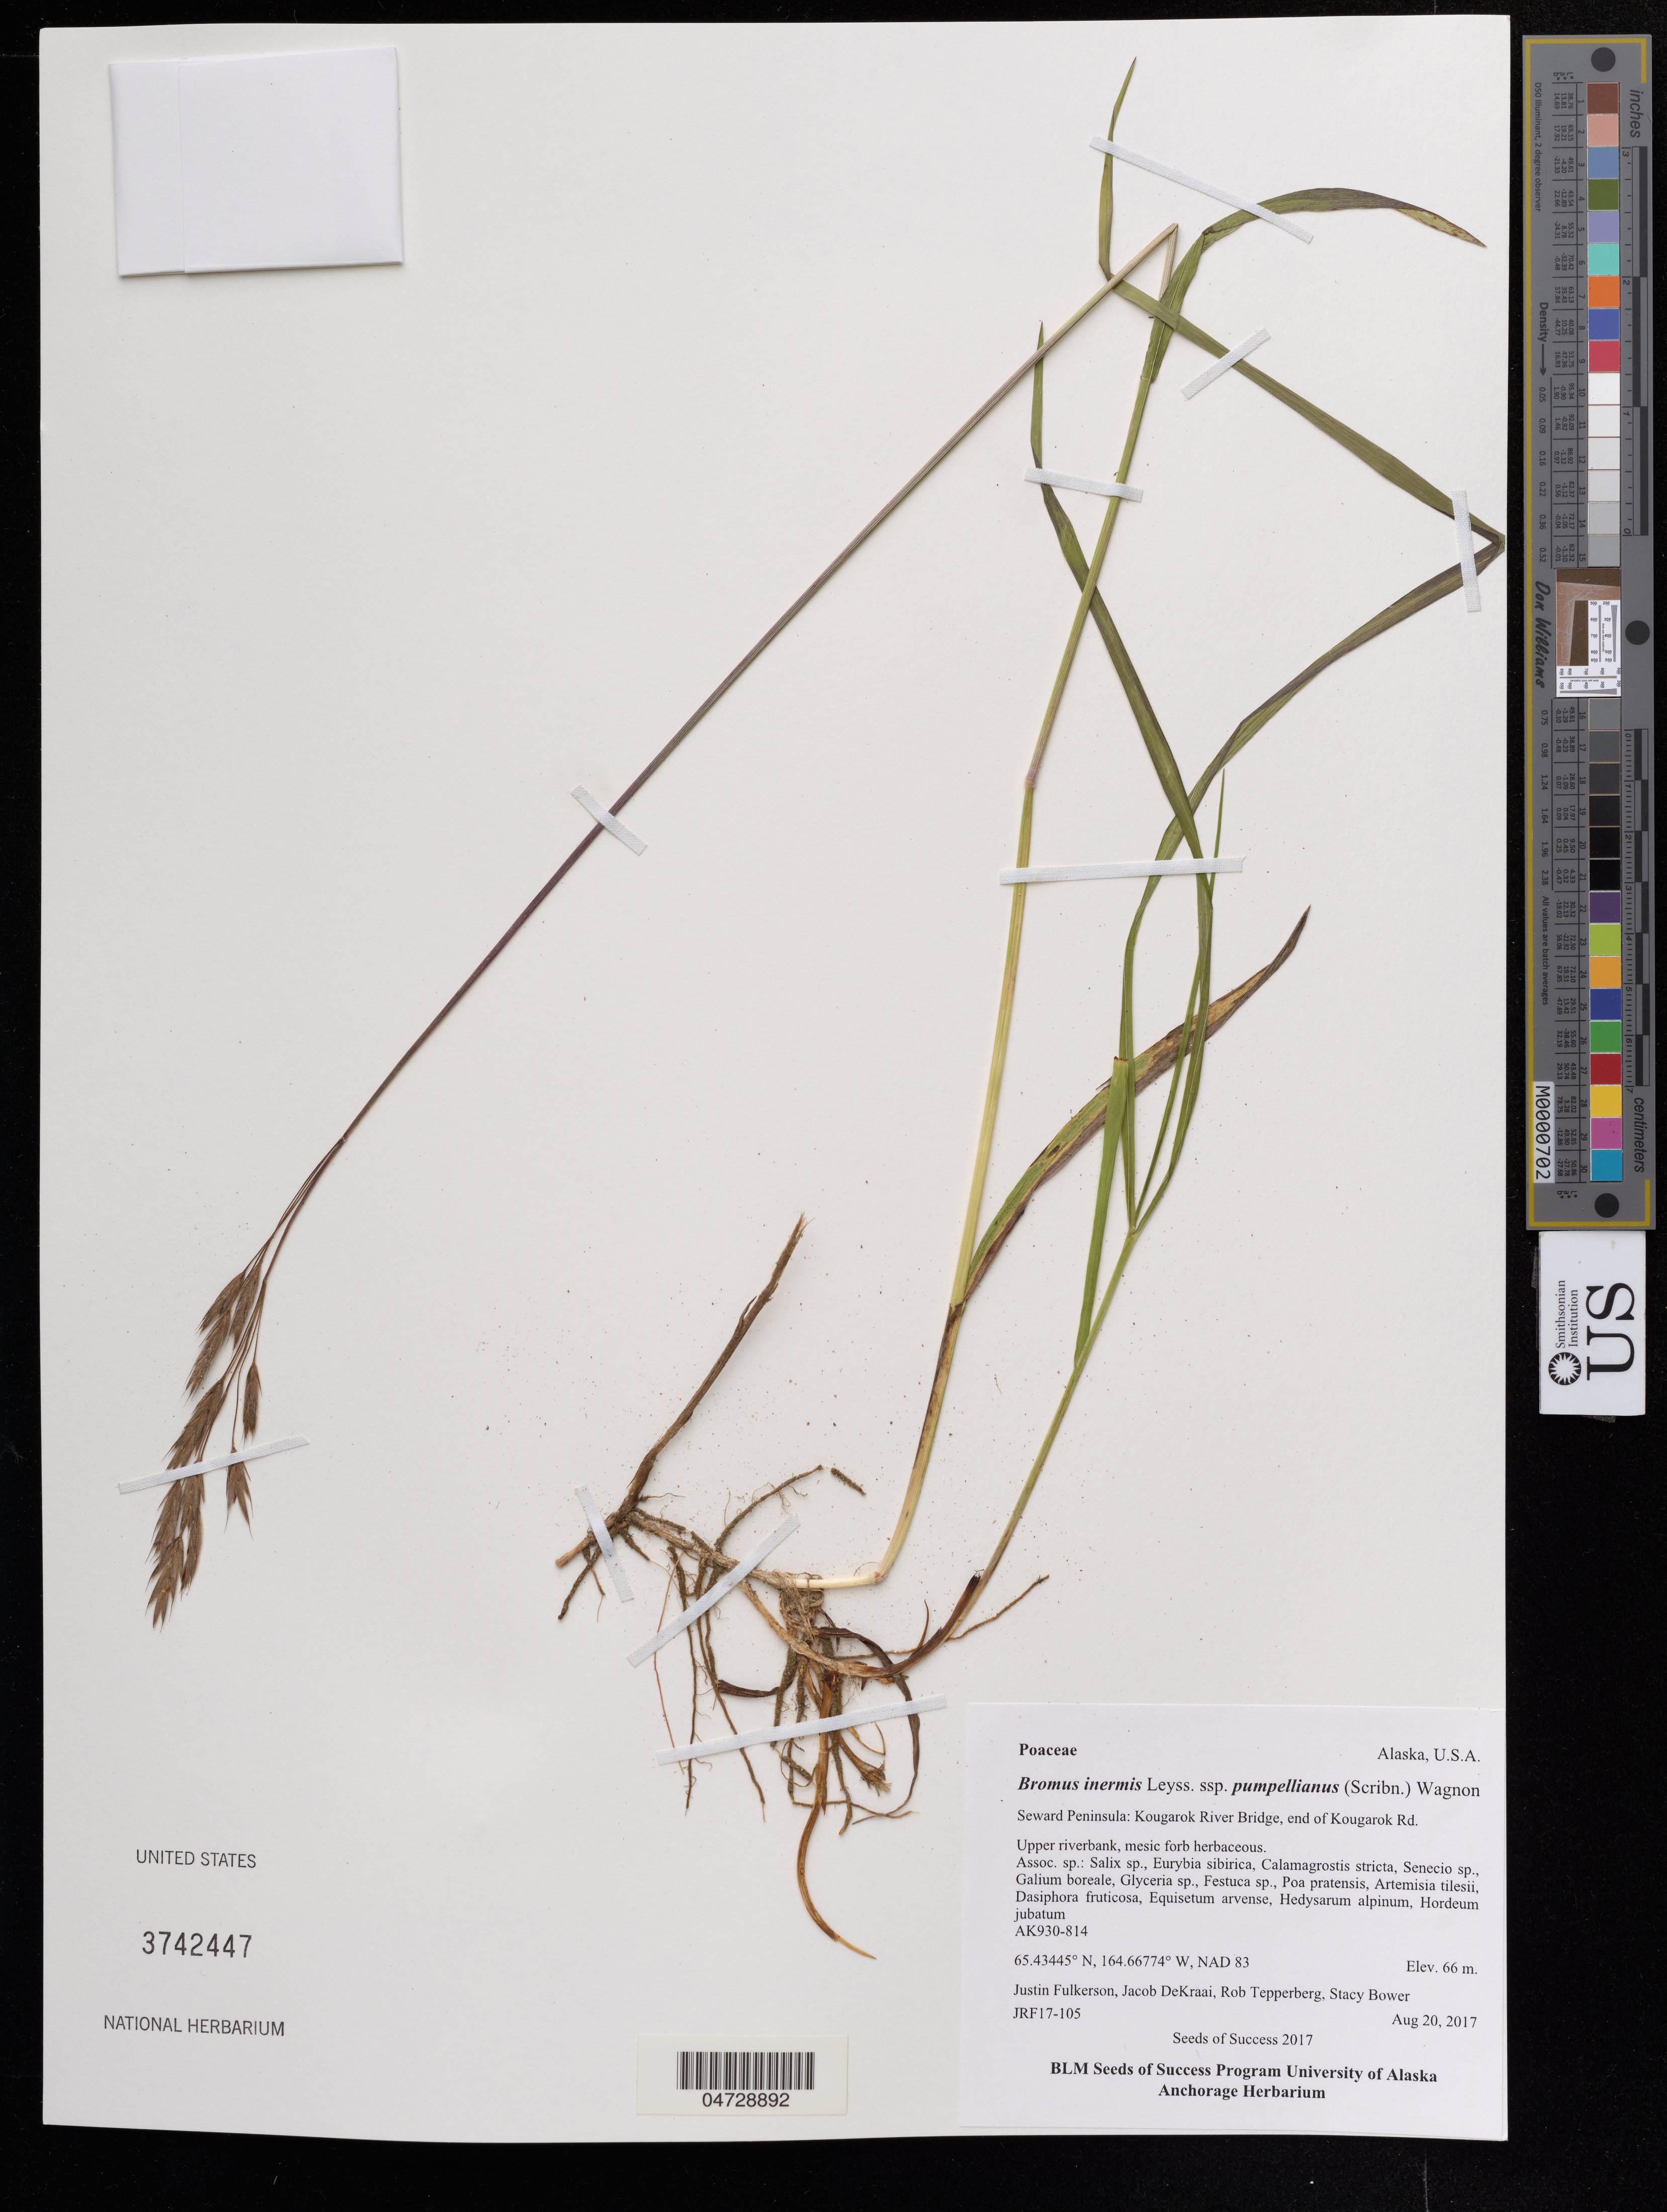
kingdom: Plantae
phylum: Tracheophyta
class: Liliopsida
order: Poales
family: Poaceae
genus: Bromus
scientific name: Bromus inermis subsp. pumpellianus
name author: (Scribn.) Wagnon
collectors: J. Fulkerson, J. DeKraai & R. Tepperberg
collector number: JRF17-105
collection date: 2017-08-20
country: United States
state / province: Alaska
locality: Seward Peninsula: Kougarok River Bridge, end of Kougarok Rd.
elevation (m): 66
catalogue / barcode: US 3742447